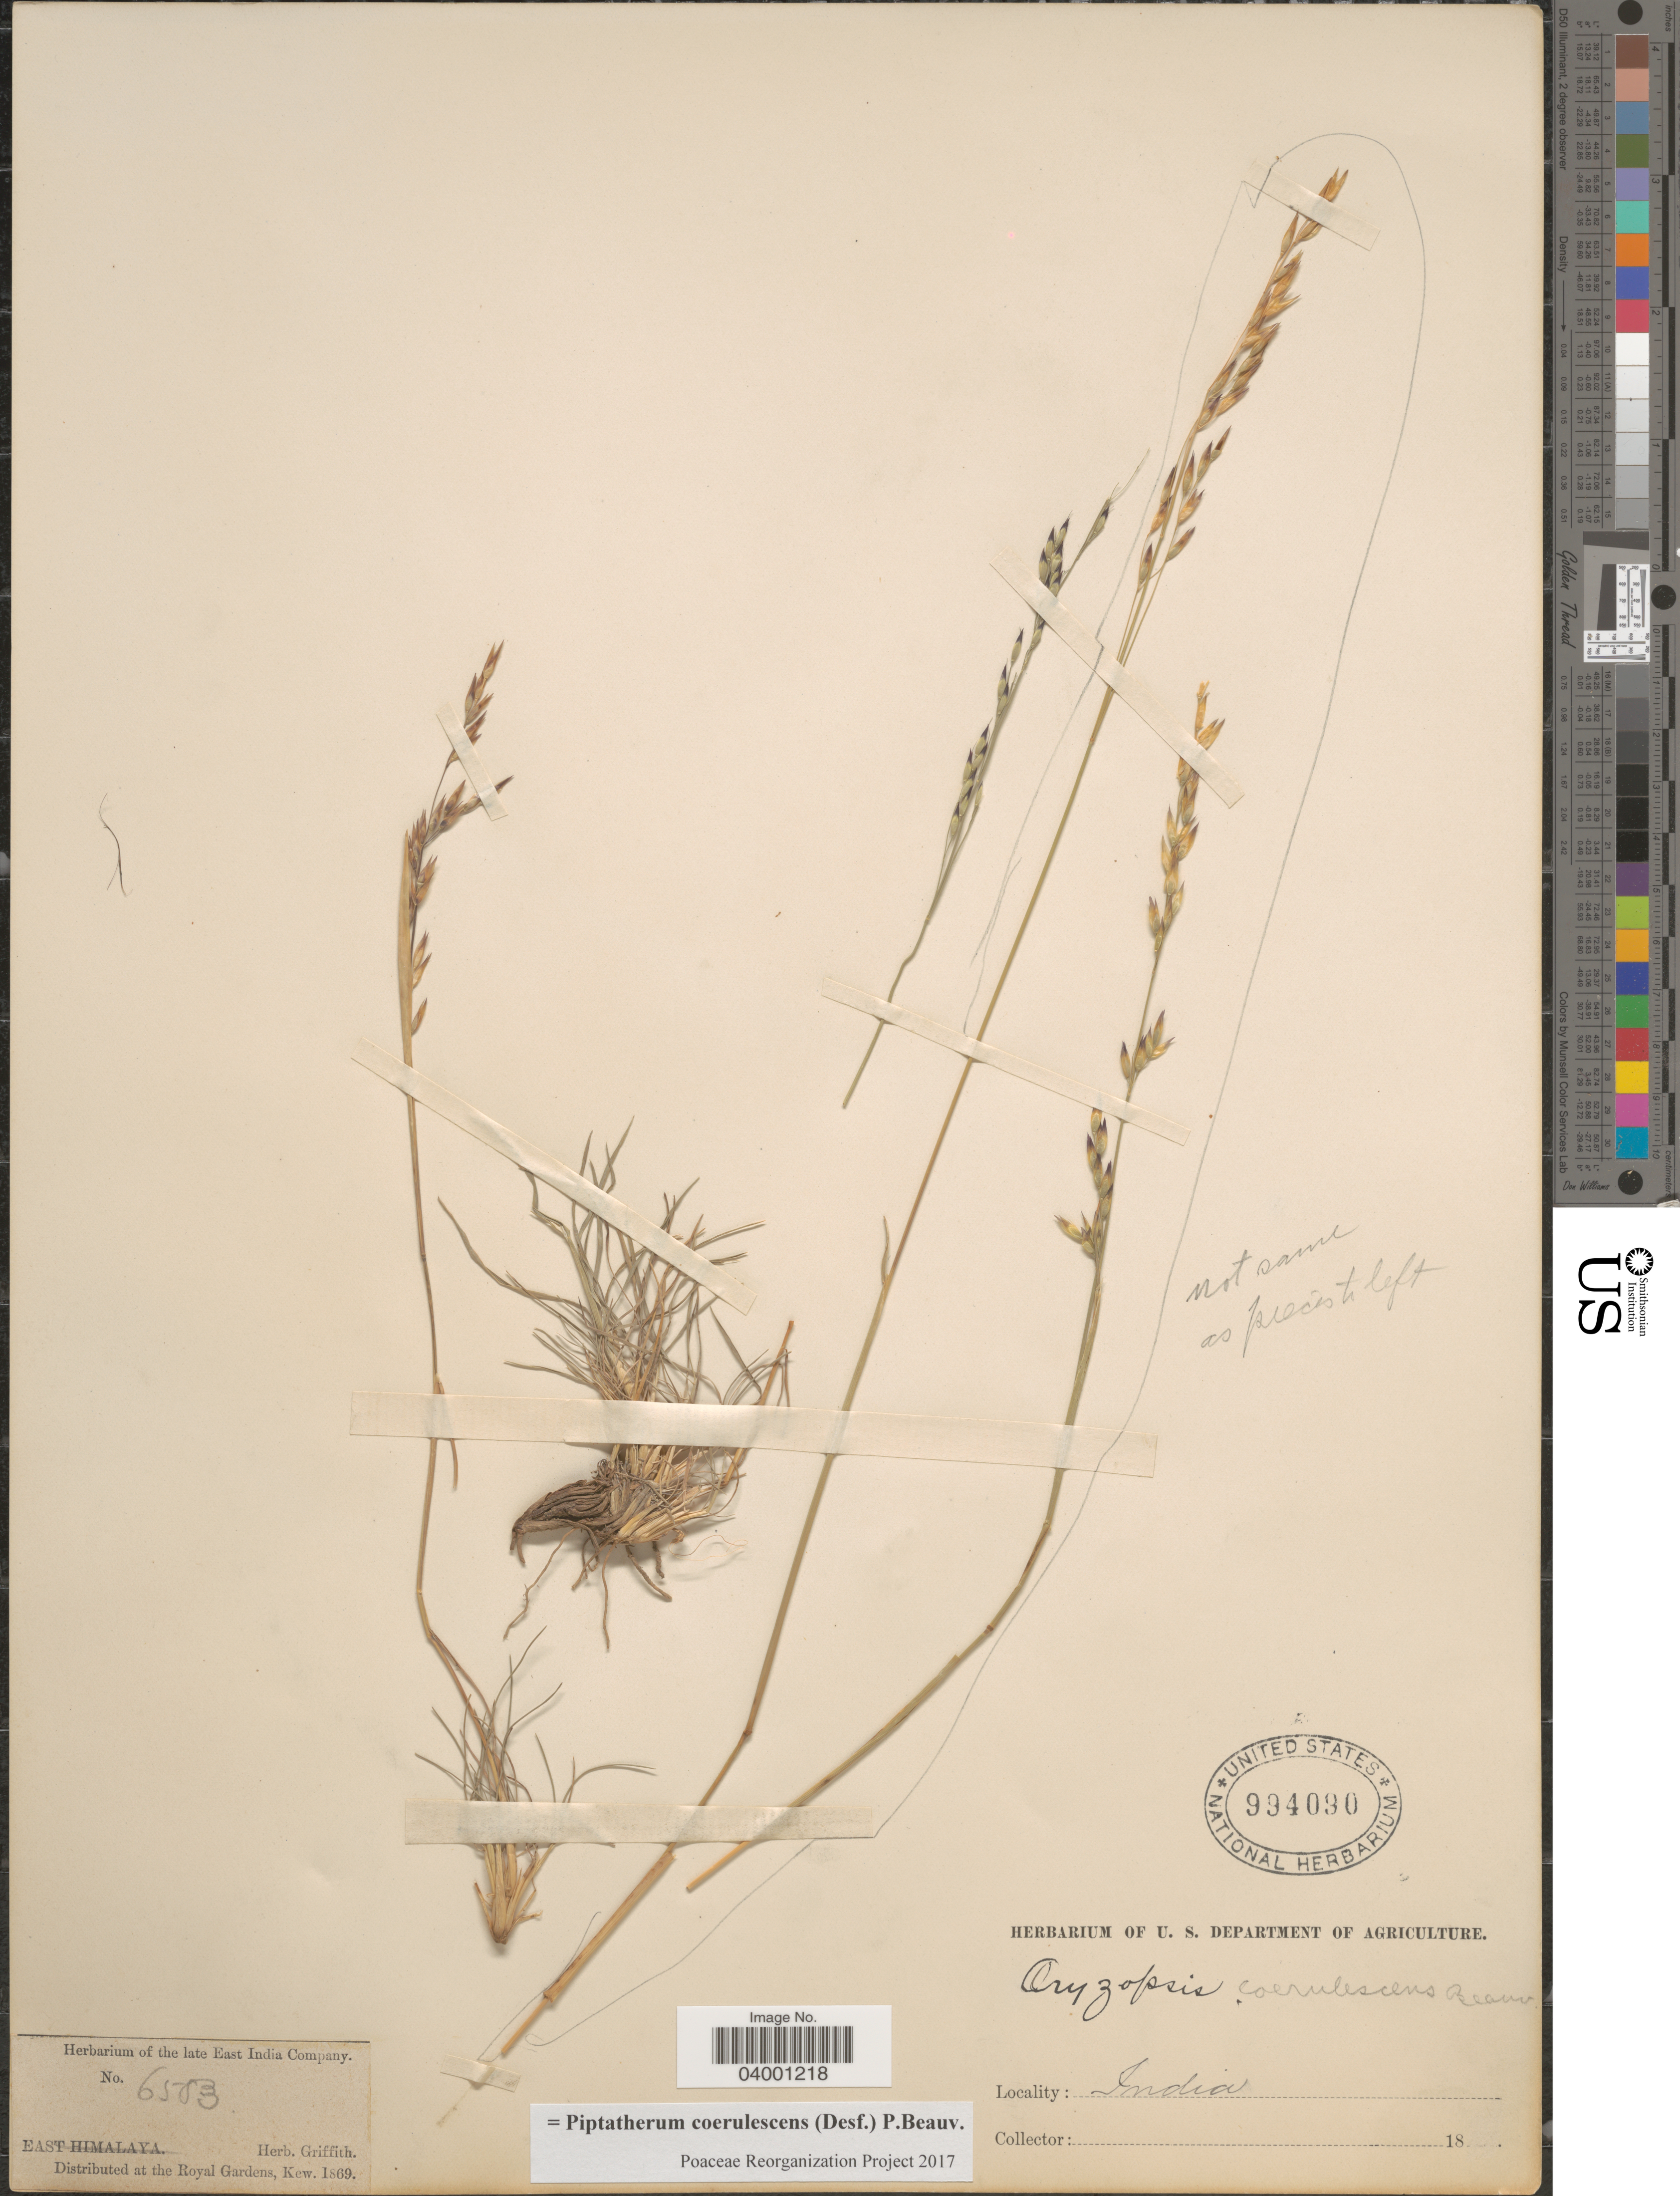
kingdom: Plantae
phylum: Tracheophyta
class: Liliopsida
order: Poales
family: Poaceae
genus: Piptatherum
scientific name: Piptatherum coerulescens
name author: (Desf.) P. Beauv.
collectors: ex herb. Griffith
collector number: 6583*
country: India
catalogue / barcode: US 994090